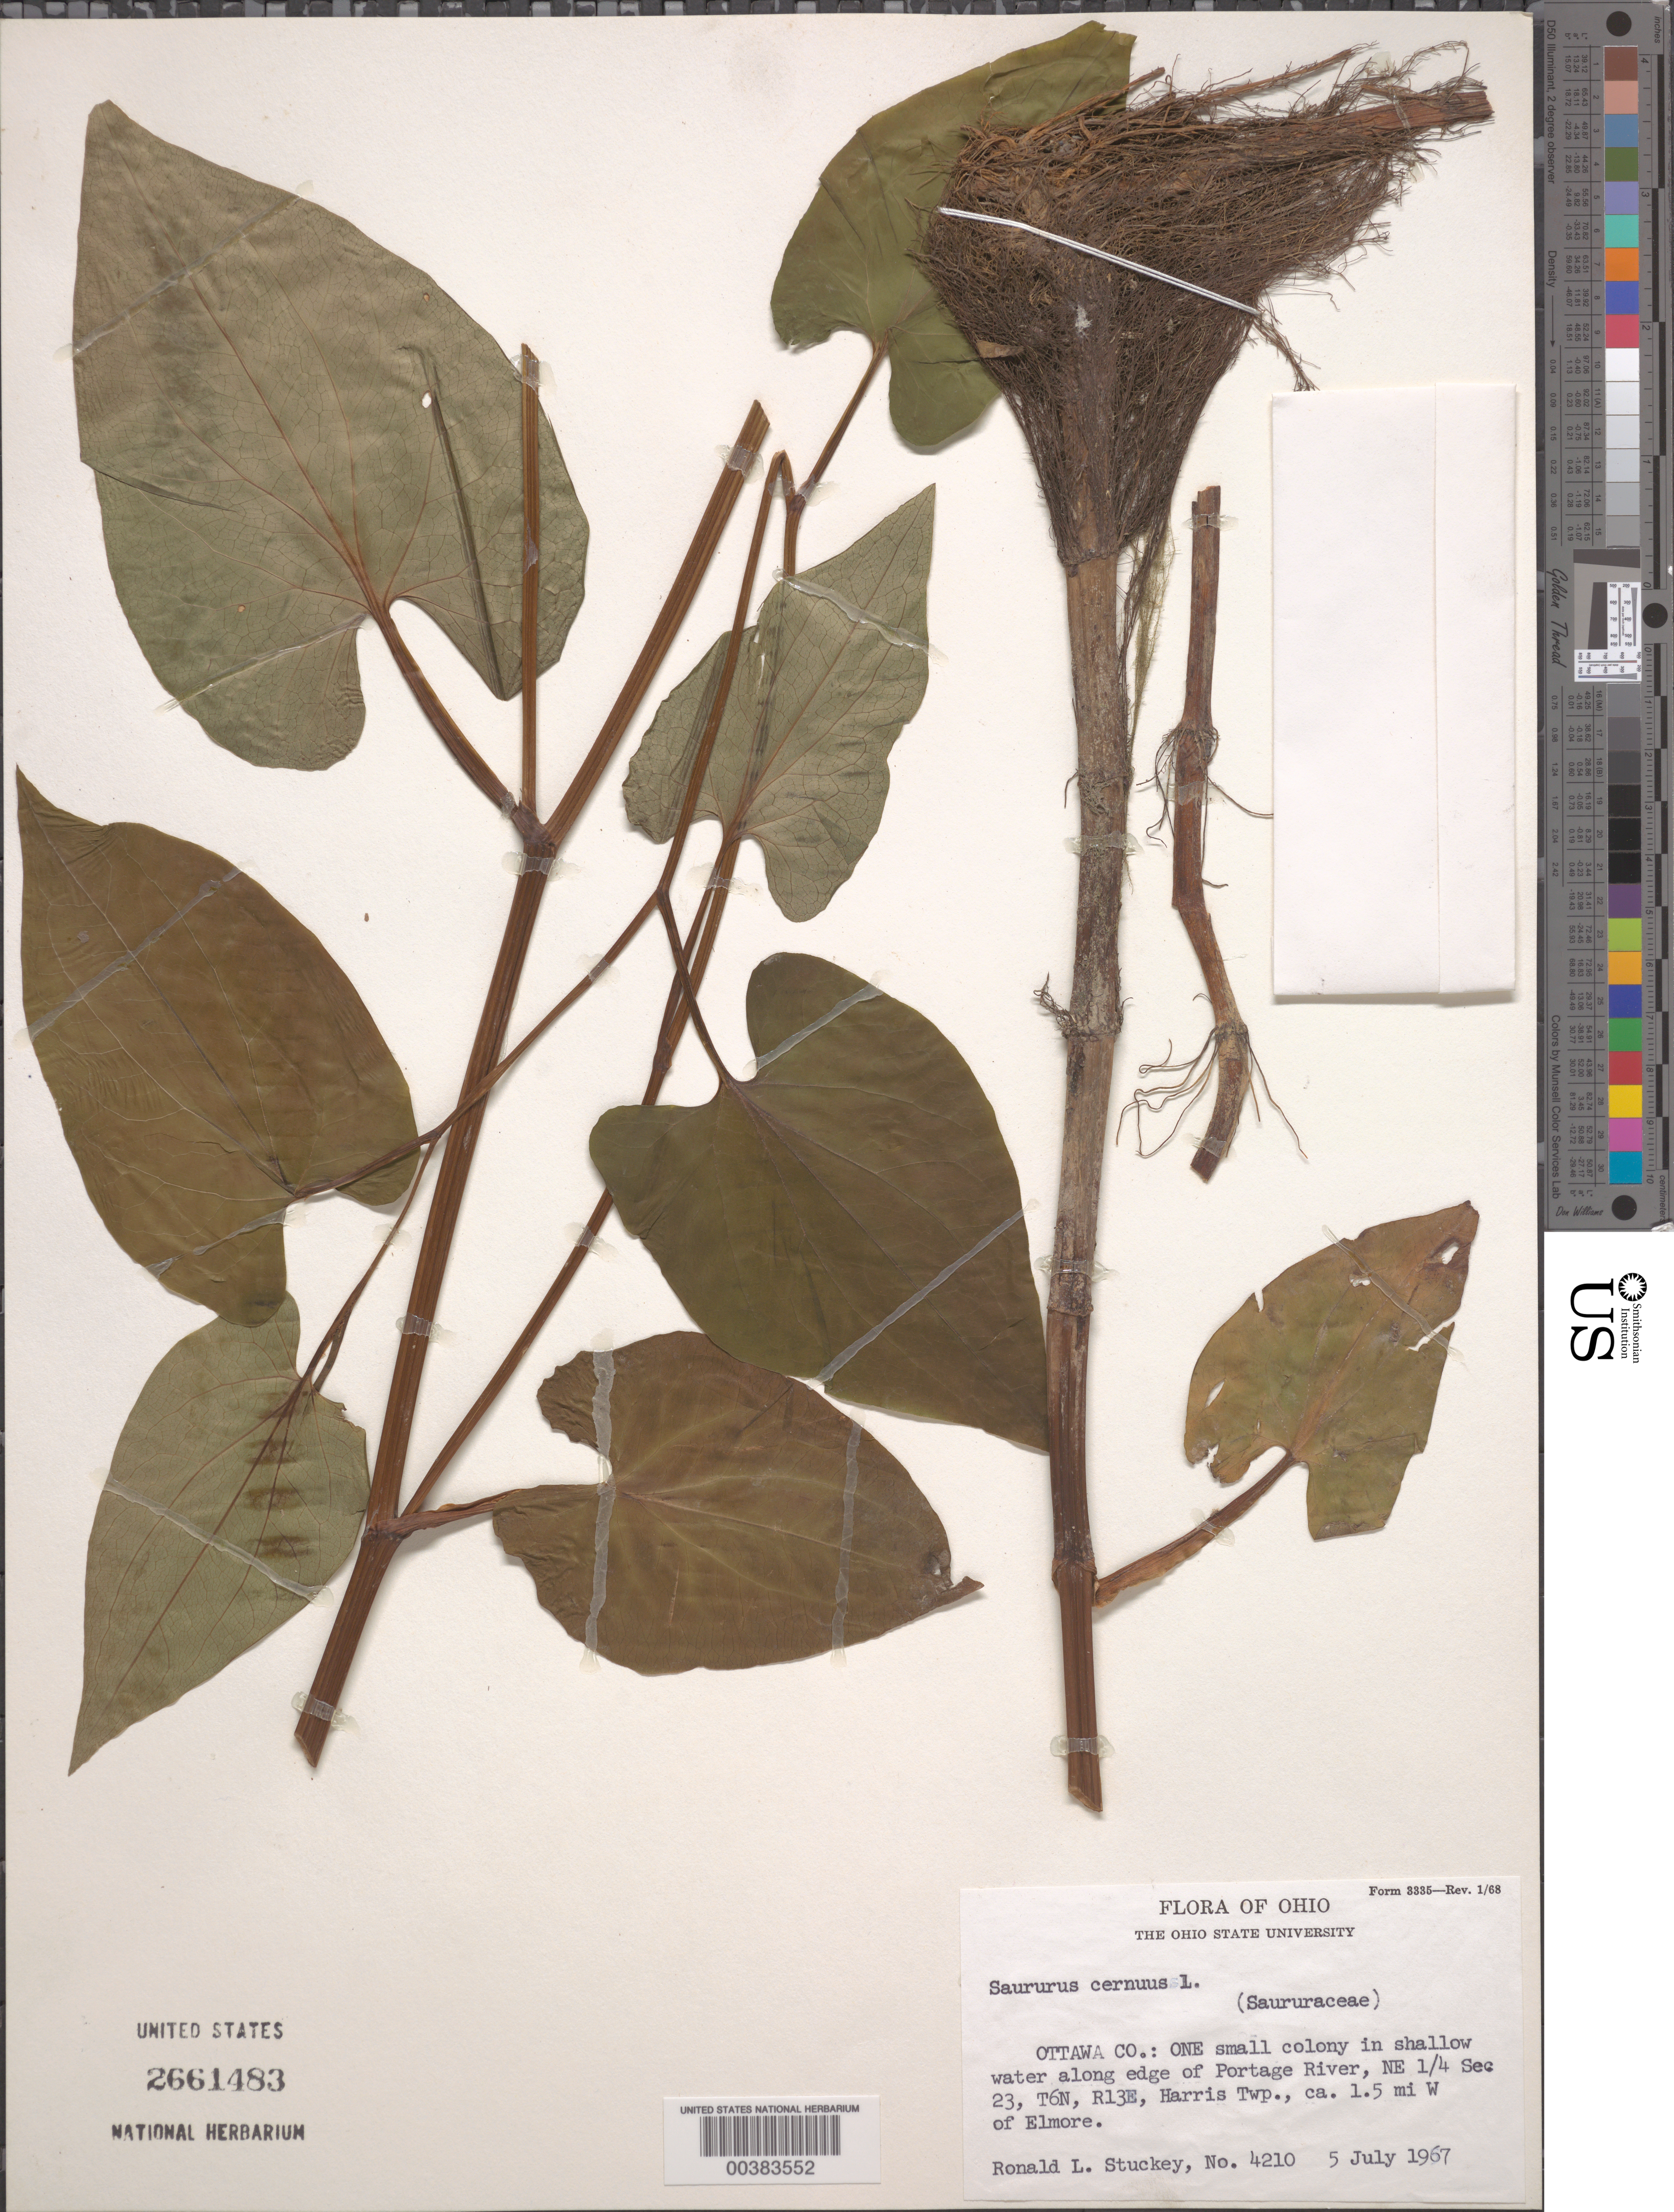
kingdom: Plantae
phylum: Tracheophyta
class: Magnoliopsida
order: Piperales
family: Saururaceae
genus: Saururus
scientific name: Saururus cernuus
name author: L.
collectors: R. L. Stuckey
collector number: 4210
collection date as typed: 05 Jul 1967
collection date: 1967-07-05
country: United States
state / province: Ohio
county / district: Ottawa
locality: Portage river, w of elmore ne 1/4 sec 23, t6n, r13e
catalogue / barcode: US 2661483